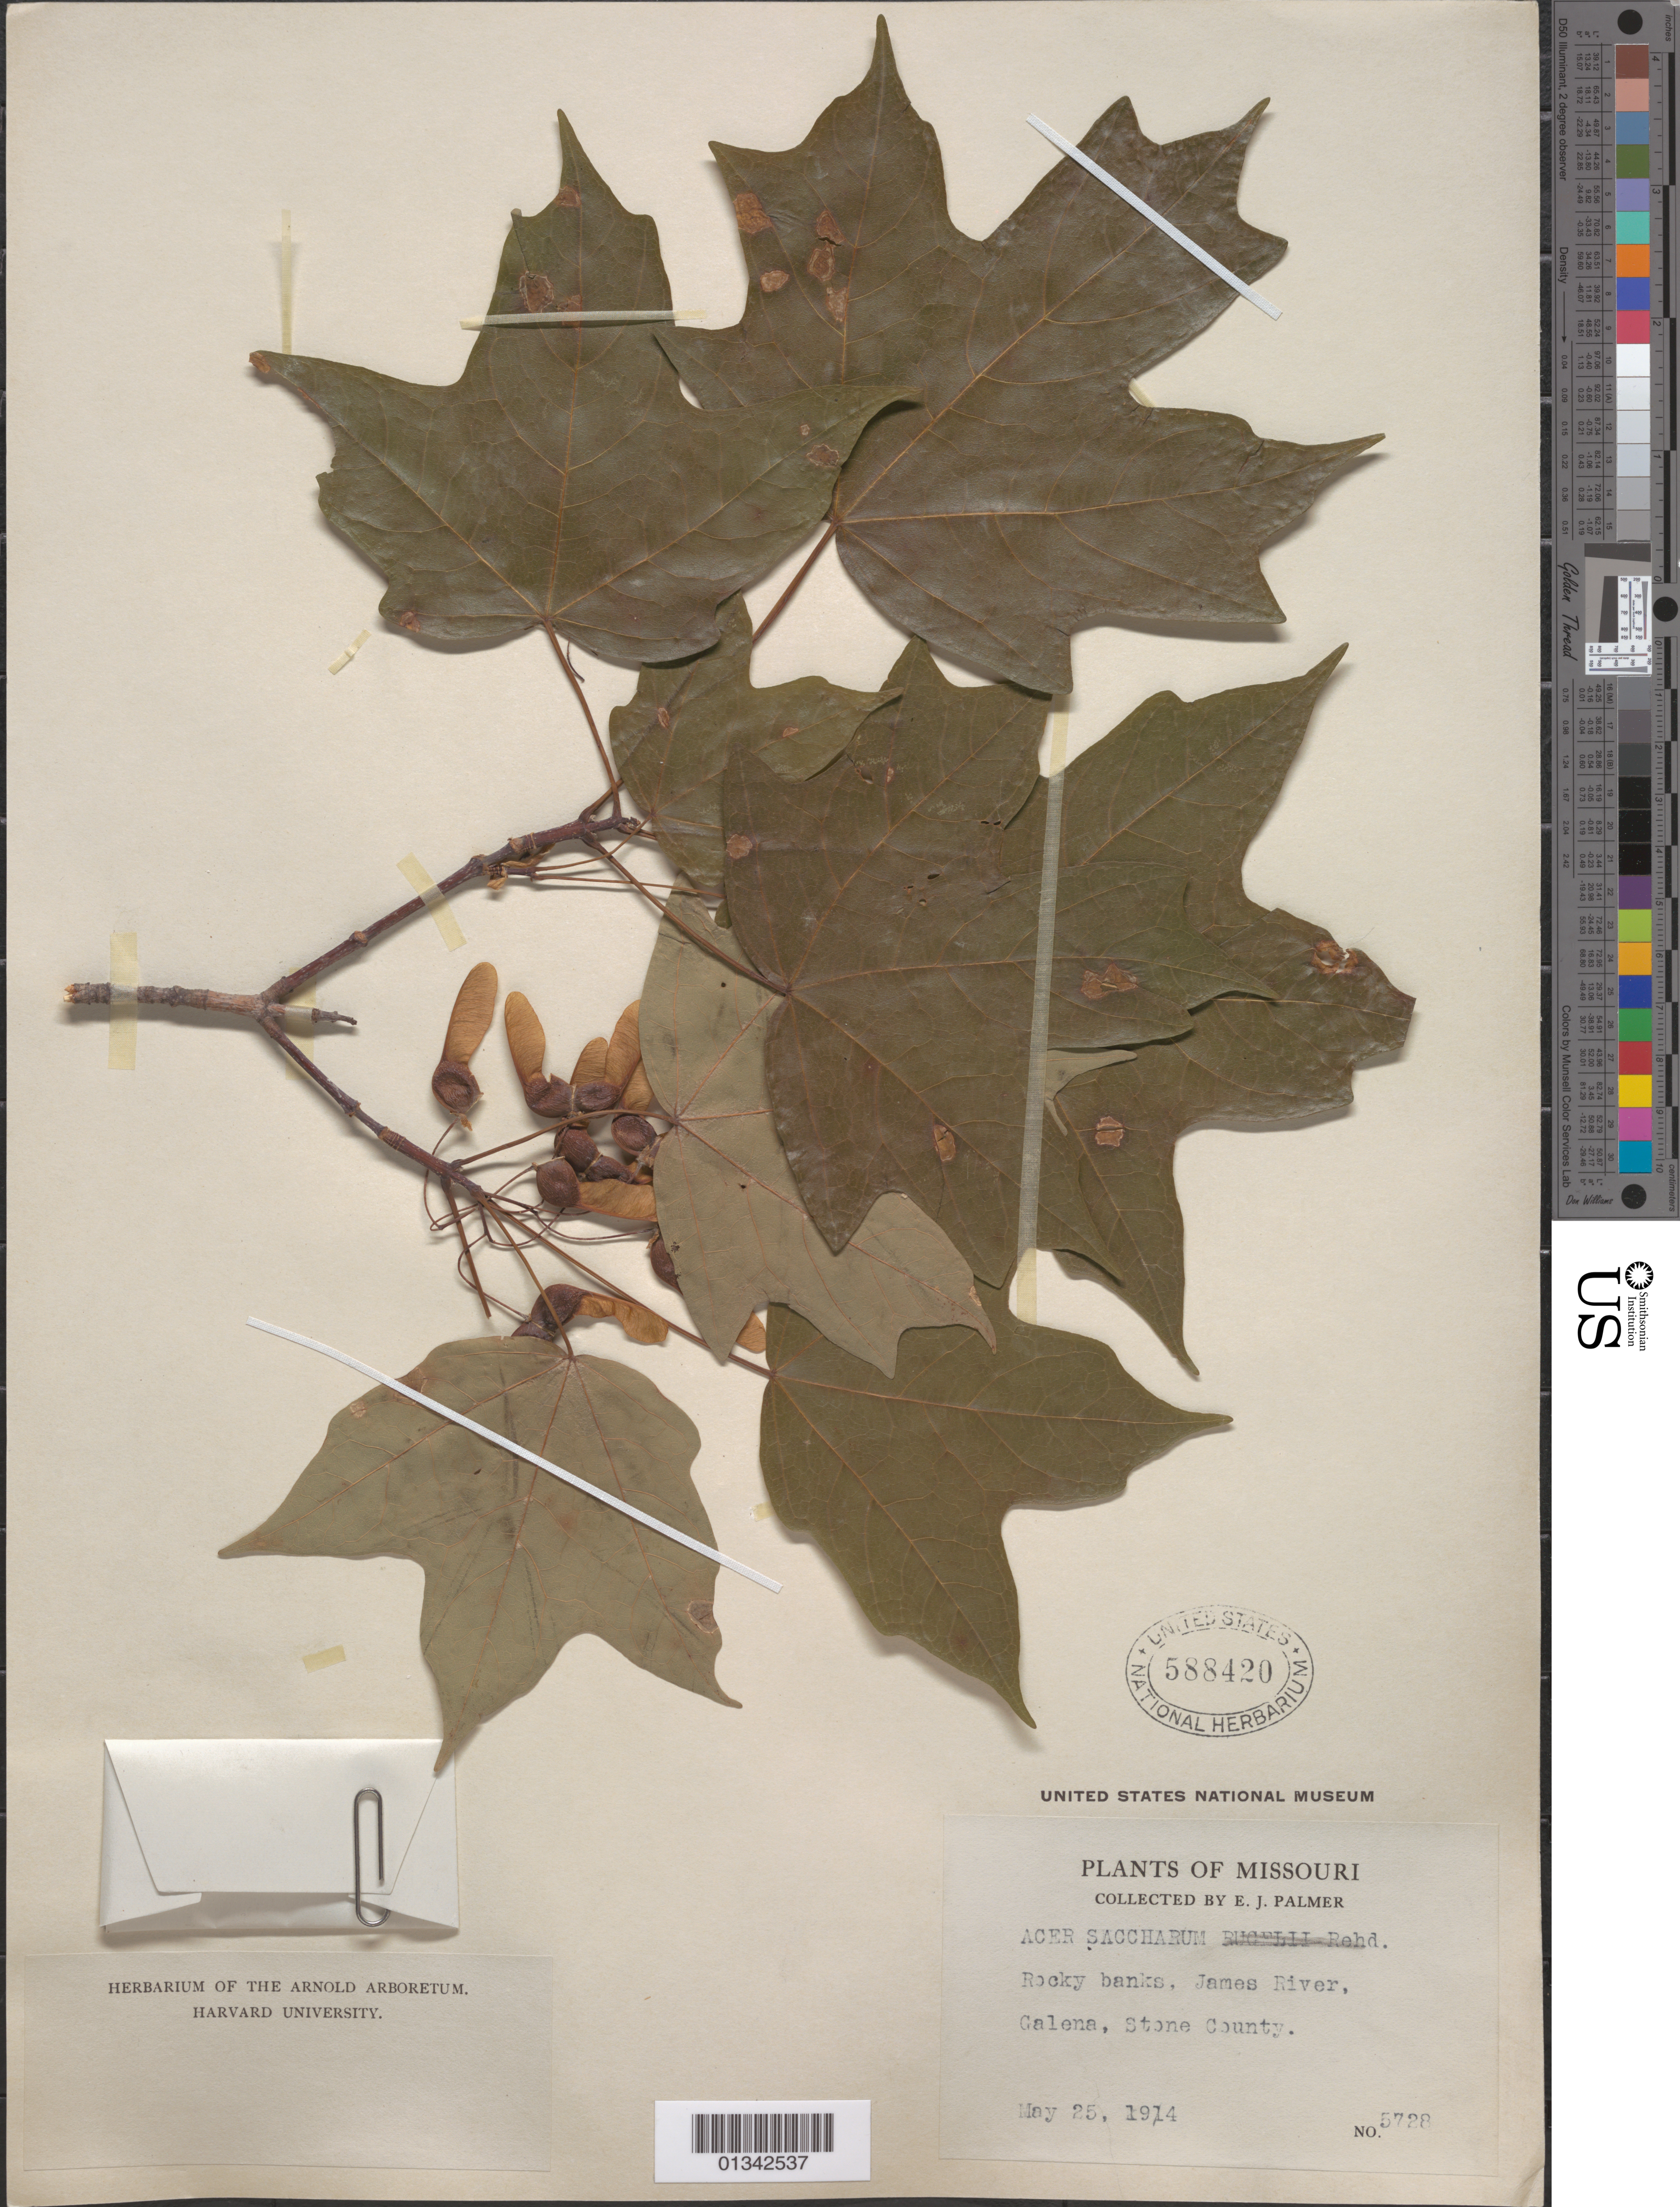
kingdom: Plantae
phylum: Tracheophyta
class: Magnoliopsida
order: Sapindales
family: Sapindaceae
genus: Acer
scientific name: Acer saccharum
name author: Marshall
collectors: E. J. Palmer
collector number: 5728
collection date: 1914-05-25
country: United States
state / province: Missouri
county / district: Stone County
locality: James River, Galena, Stone County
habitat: Rocky banks, James River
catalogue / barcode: US 588420